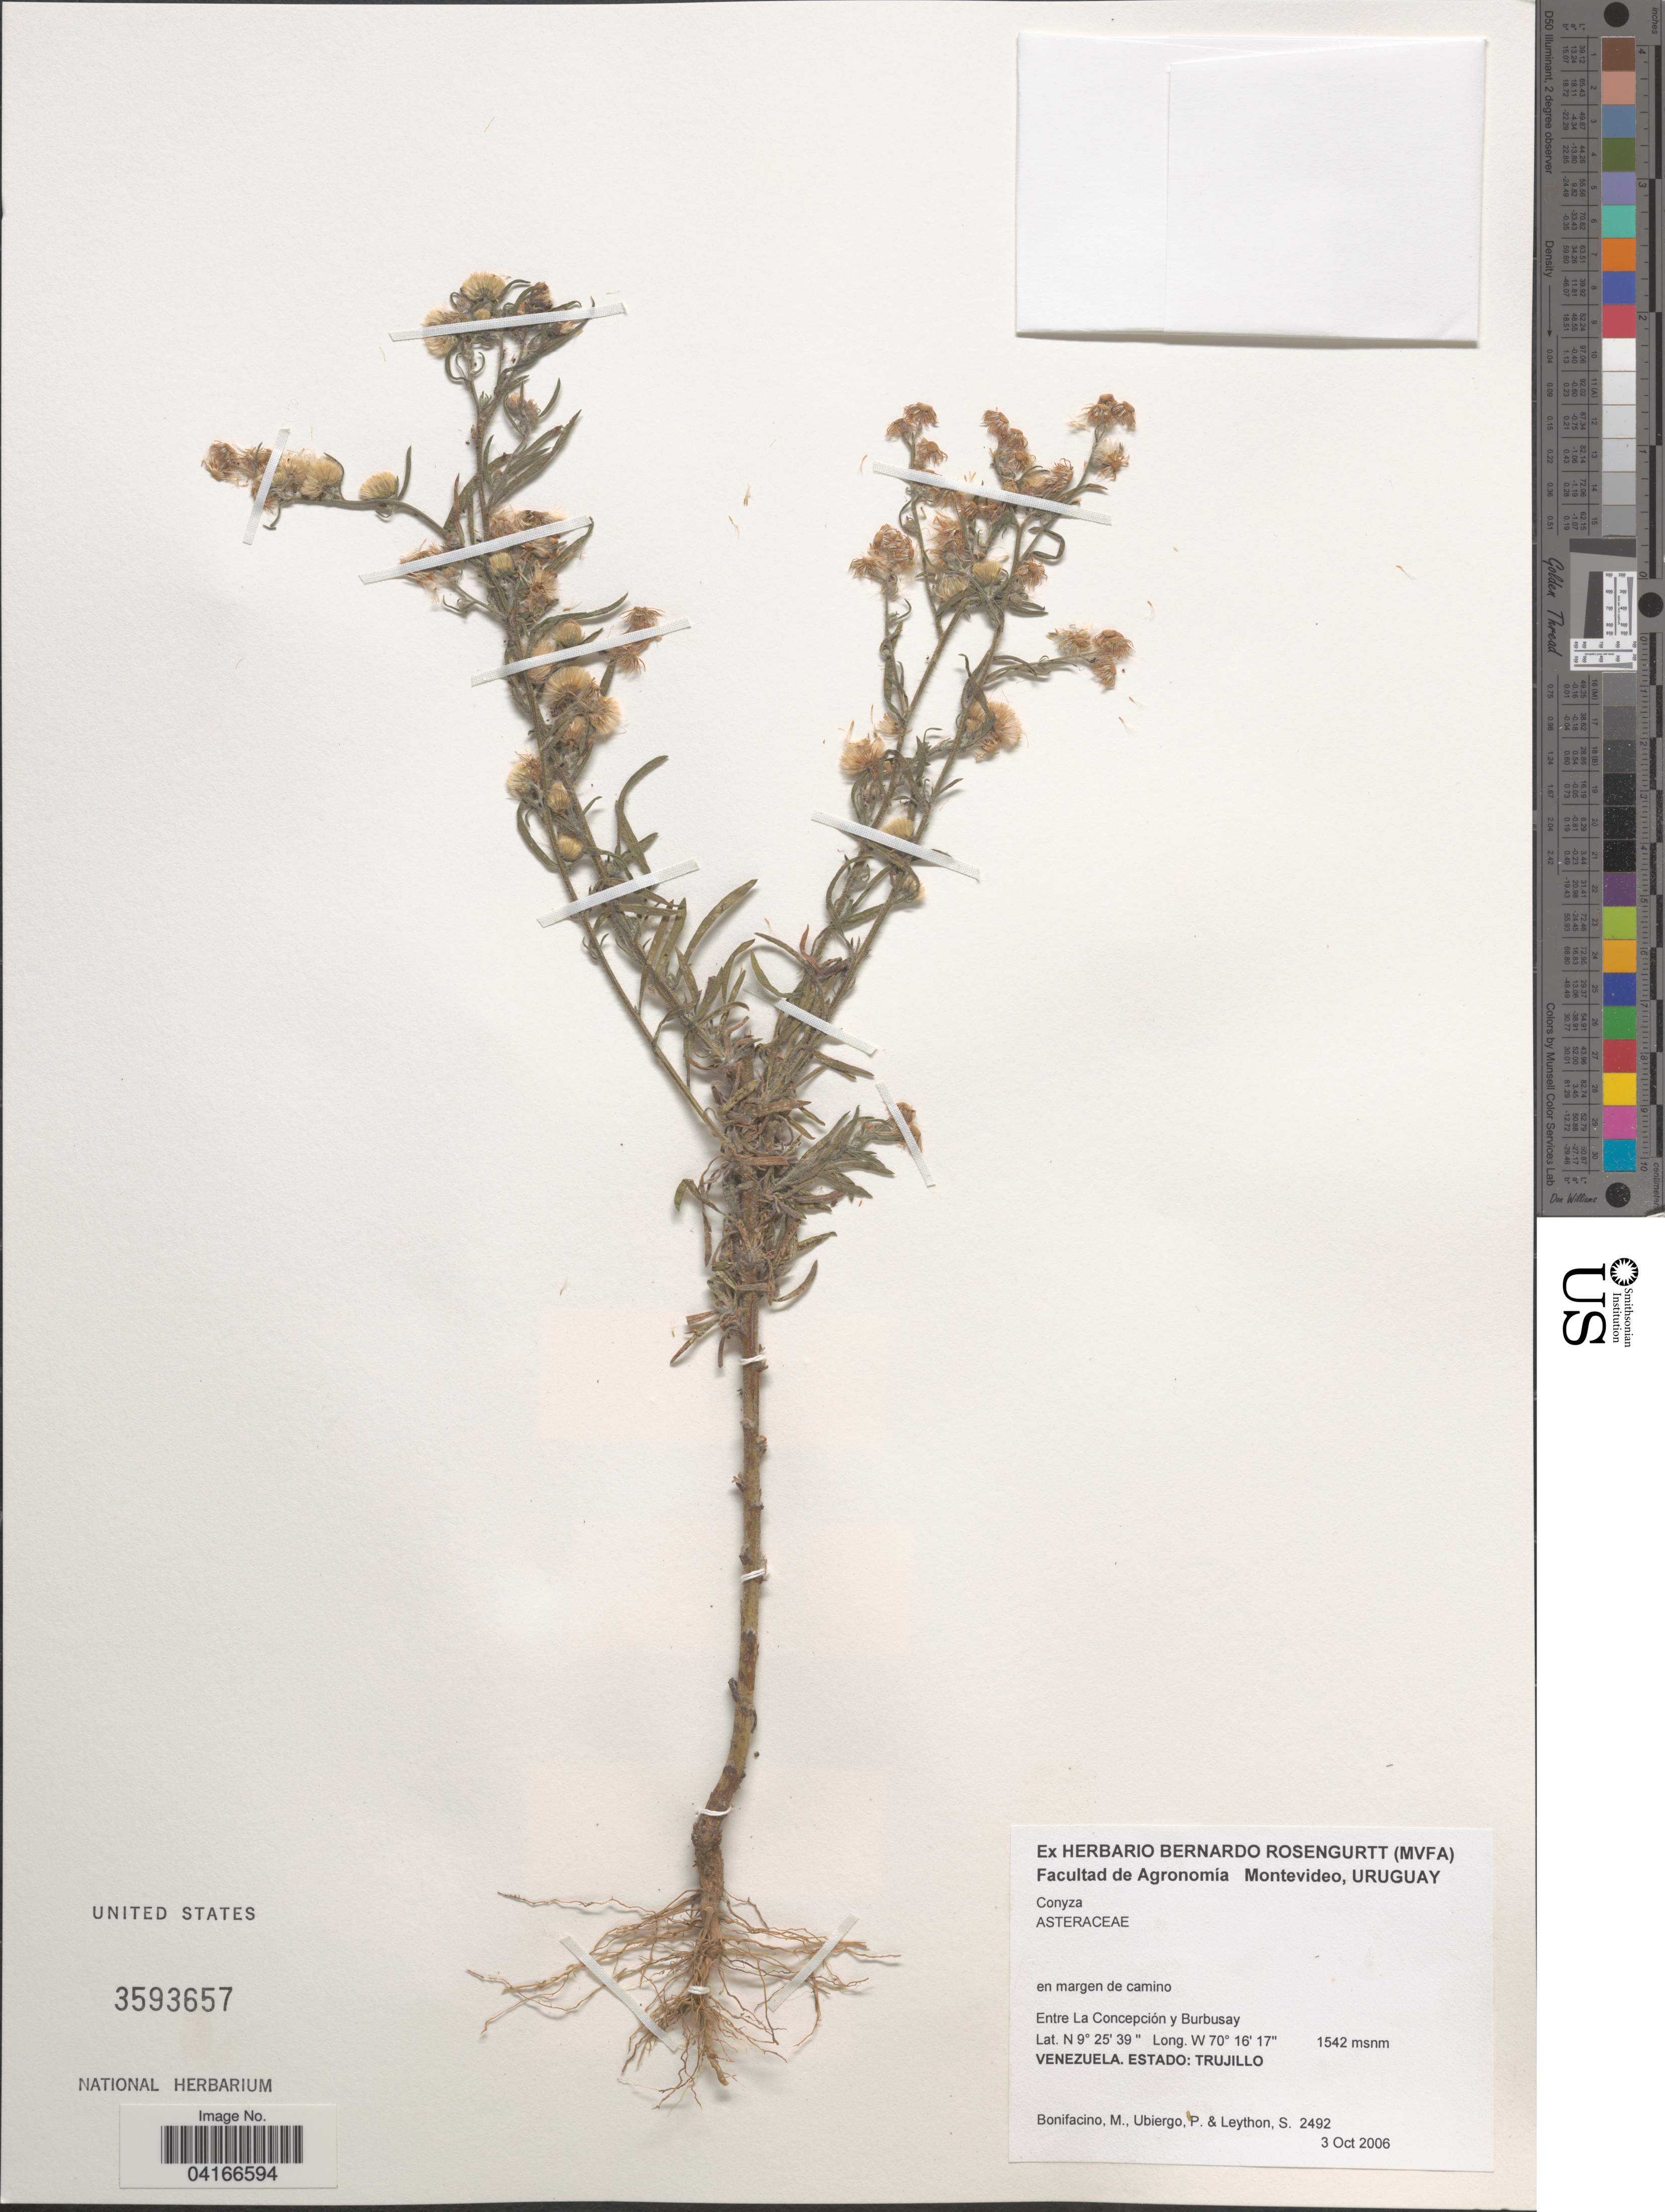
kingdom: Plantae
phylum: Tracheophyta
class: Magnoliopsida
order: Asterales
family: Asteraceae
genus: Conyza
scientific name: Conyza sp.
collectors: M. Bonifacino, P. Ubiergo & S. Leython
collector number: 2492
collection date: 2006-10-03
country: Venezuela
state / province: Trujillo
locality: Entre La Concepción y Burbusay.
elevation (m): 1542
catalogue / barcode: US 3593657